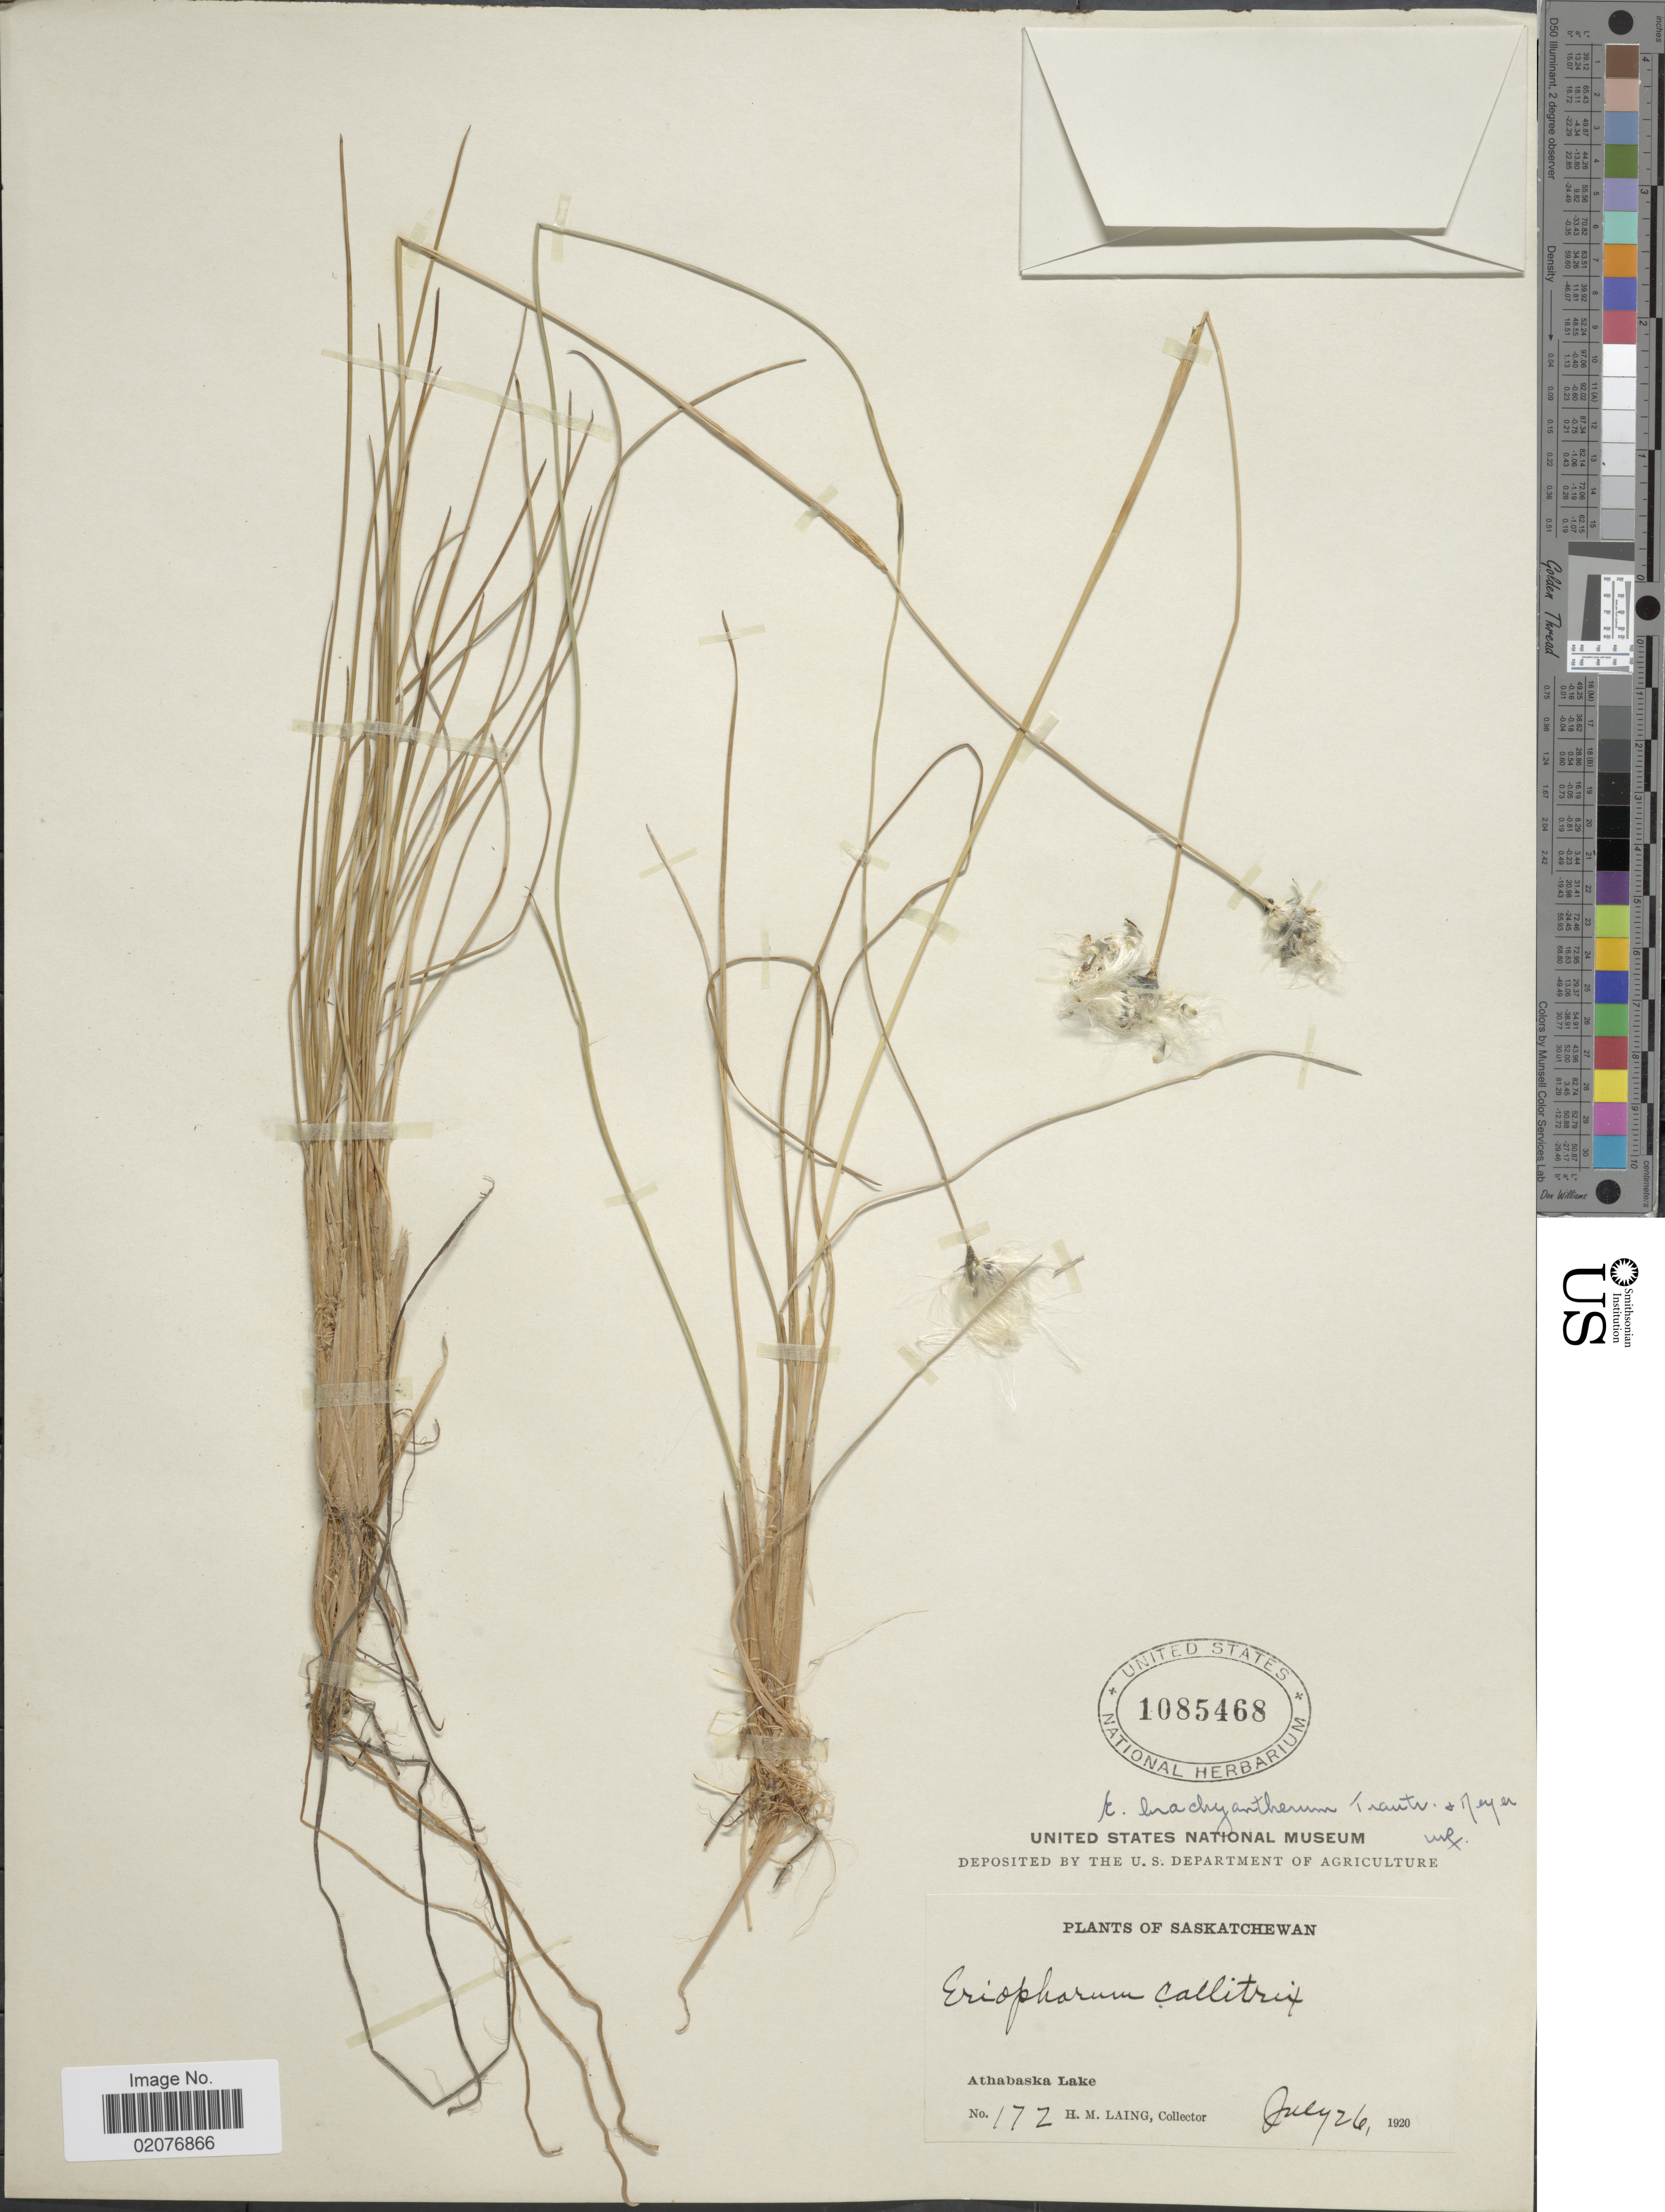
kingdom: Plantae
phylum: Tracheophyta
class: Liliopsida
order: Poales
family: Cyperaceae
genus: Eriophorum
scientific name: Eriophorum brachyantherum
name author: Trautv. & C.A. Mey.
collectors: H. Laing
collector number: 172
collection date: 1920-07-26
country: Canada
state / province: Saskatchewan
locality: Athabaska Lake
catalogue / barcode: US 1085468